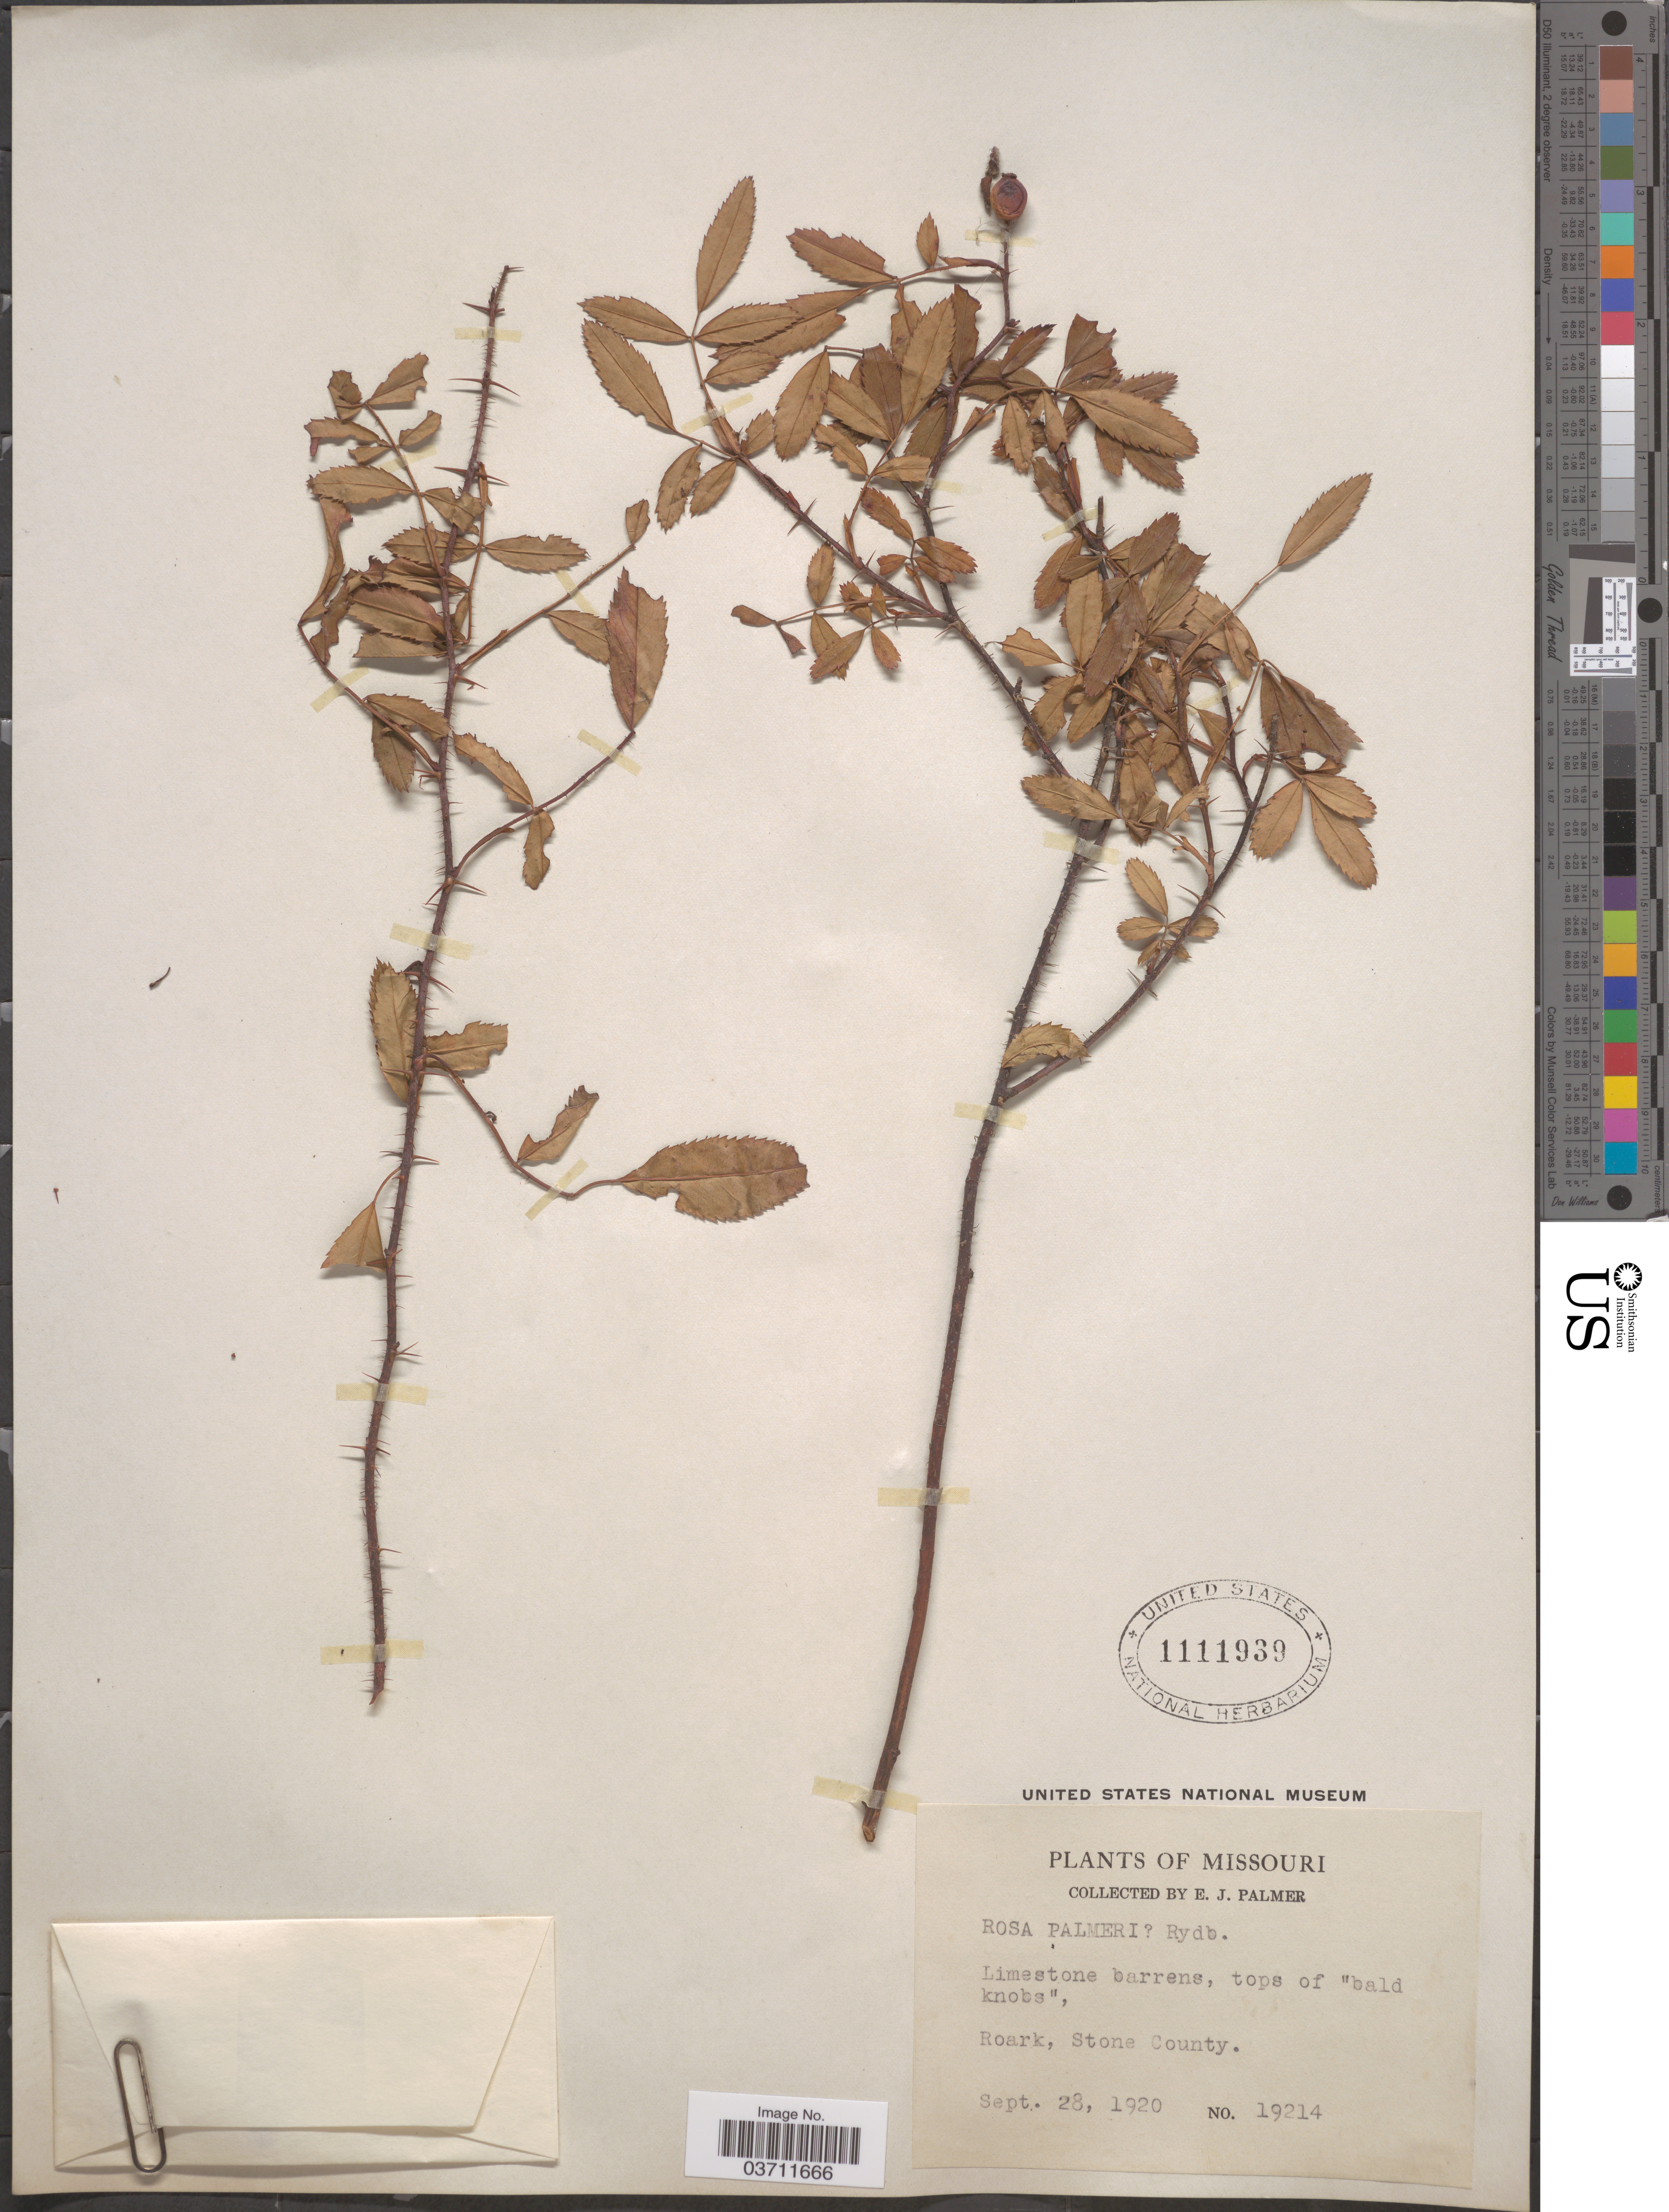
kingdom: Plantae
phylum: Tracheophyta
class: Magnoliopsida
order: Rosales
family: Rosaceae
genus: Rosa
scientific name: Rosa palmeri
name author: Rydb.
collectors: E. J. Palmer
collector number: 19214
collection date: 1920-09-28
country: United States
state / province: Missouri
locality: Tops of 'bald knobs', Roark, Stone County.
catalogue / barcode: US 1111939